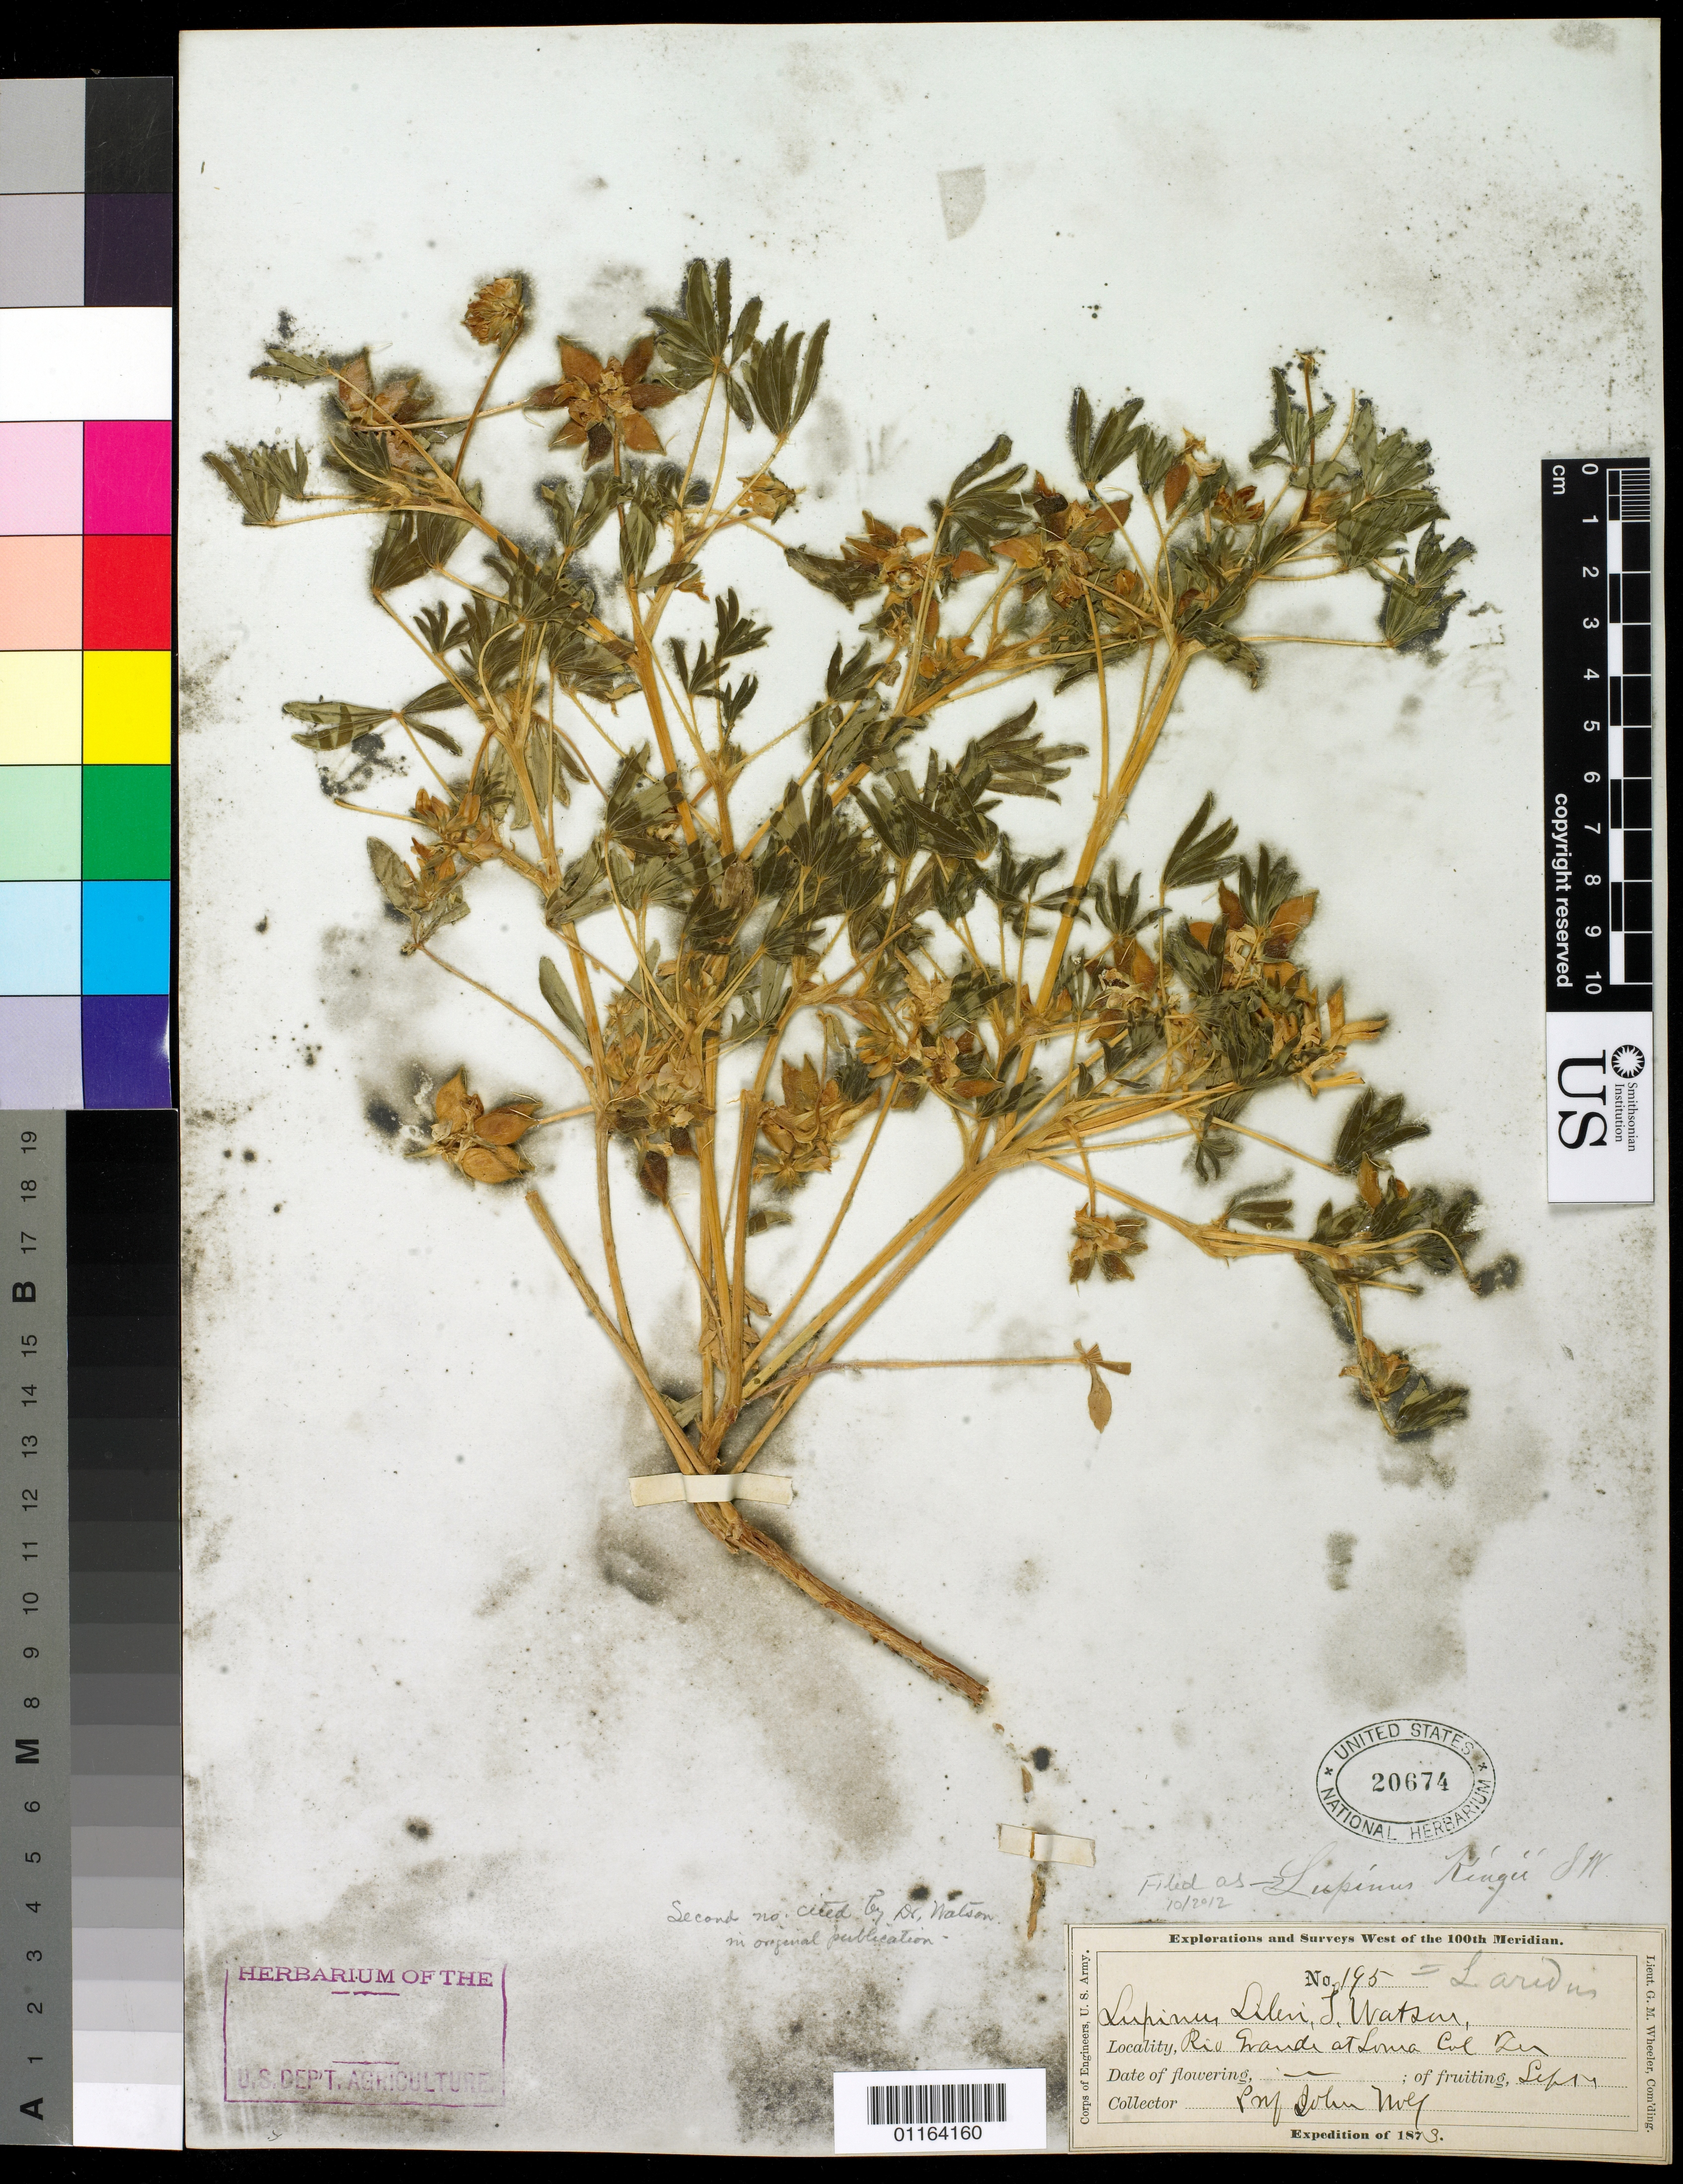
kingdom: Plantae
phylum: Tracheophyta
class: Magnoliopsida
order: Fabales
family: Fabaceae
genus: Lupinus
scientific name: Lupinus kingii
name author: S. Watson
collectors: J. Wolf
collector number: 195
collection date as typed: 1873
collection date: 1873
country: United States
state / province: Colorado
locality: Rio Grande at Loma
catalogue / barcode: US 20674